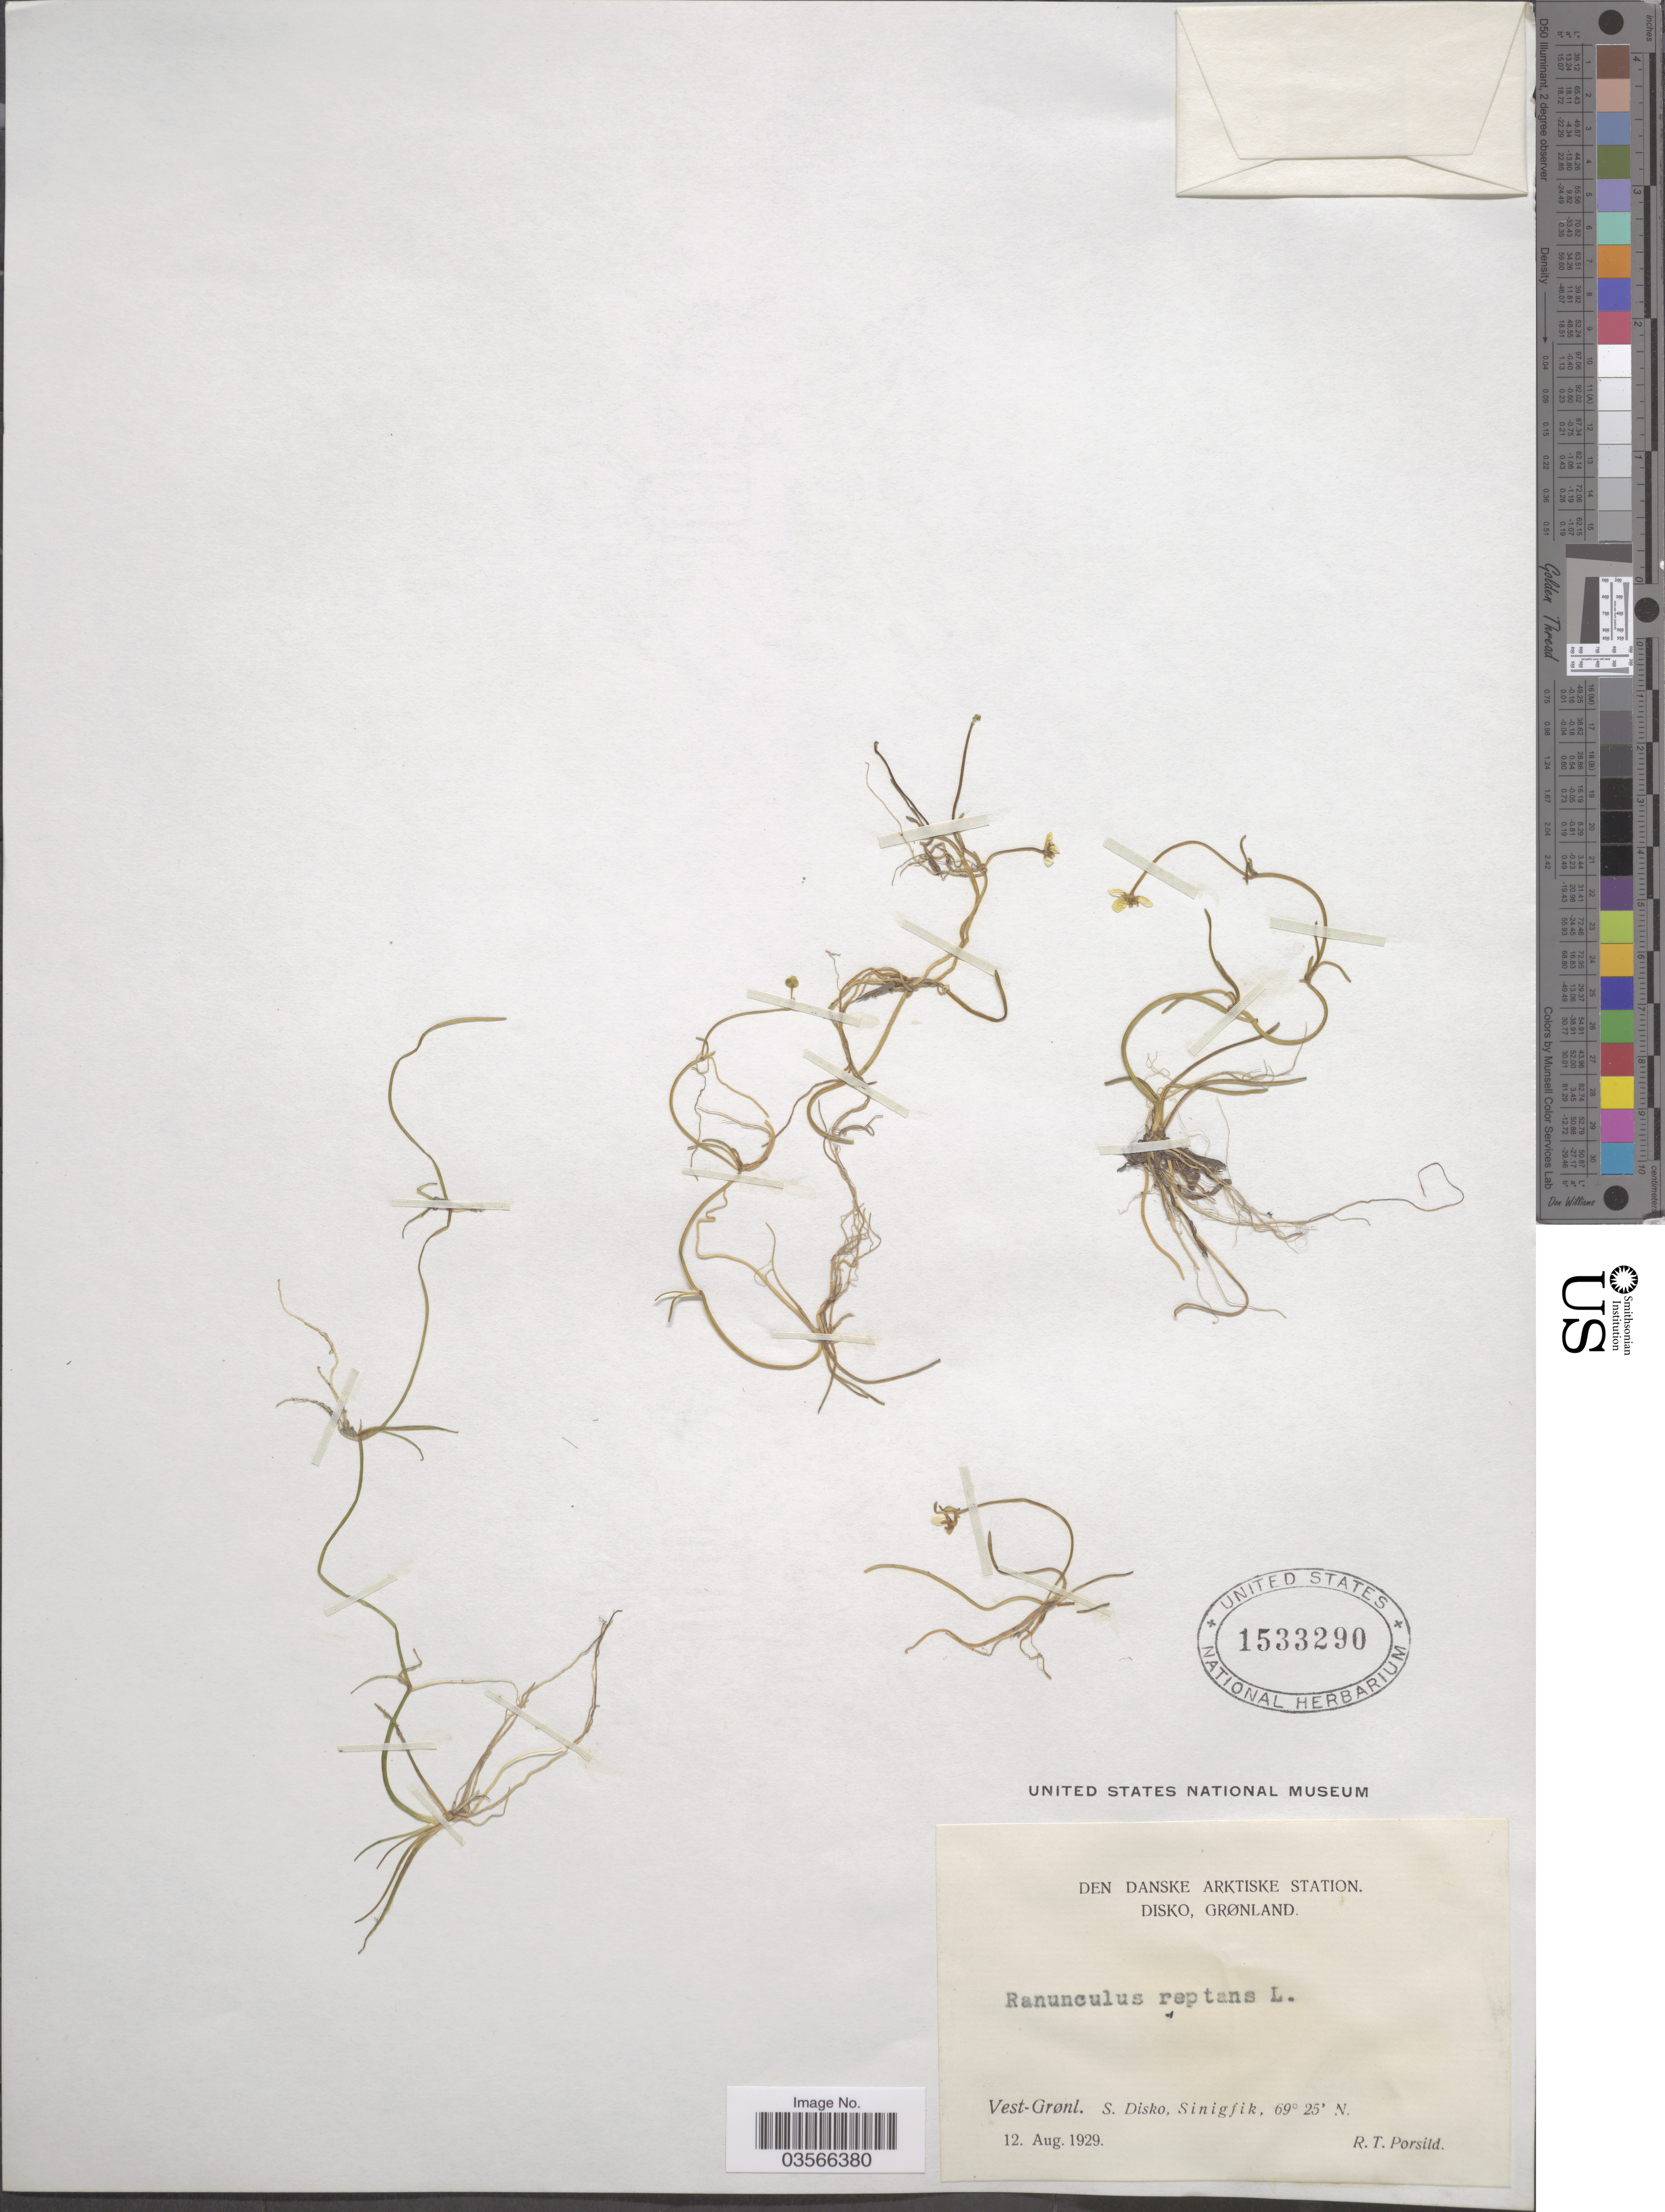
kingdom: Plantae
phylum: Tracheophyta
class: Magnoliopsida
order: Ranunculales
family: Ranunculaceae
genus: Ranunculus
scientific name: Ranunculus flammula var. filiformis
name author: (Michx.) Hook.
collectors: R. T. Porsild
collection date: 1929-08-12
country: Greenland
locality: Den Danske Arktiske Station. Disko, Grønland. Vest-Grønl. S. Disko, Sinigfik.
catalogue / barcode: US 1533290